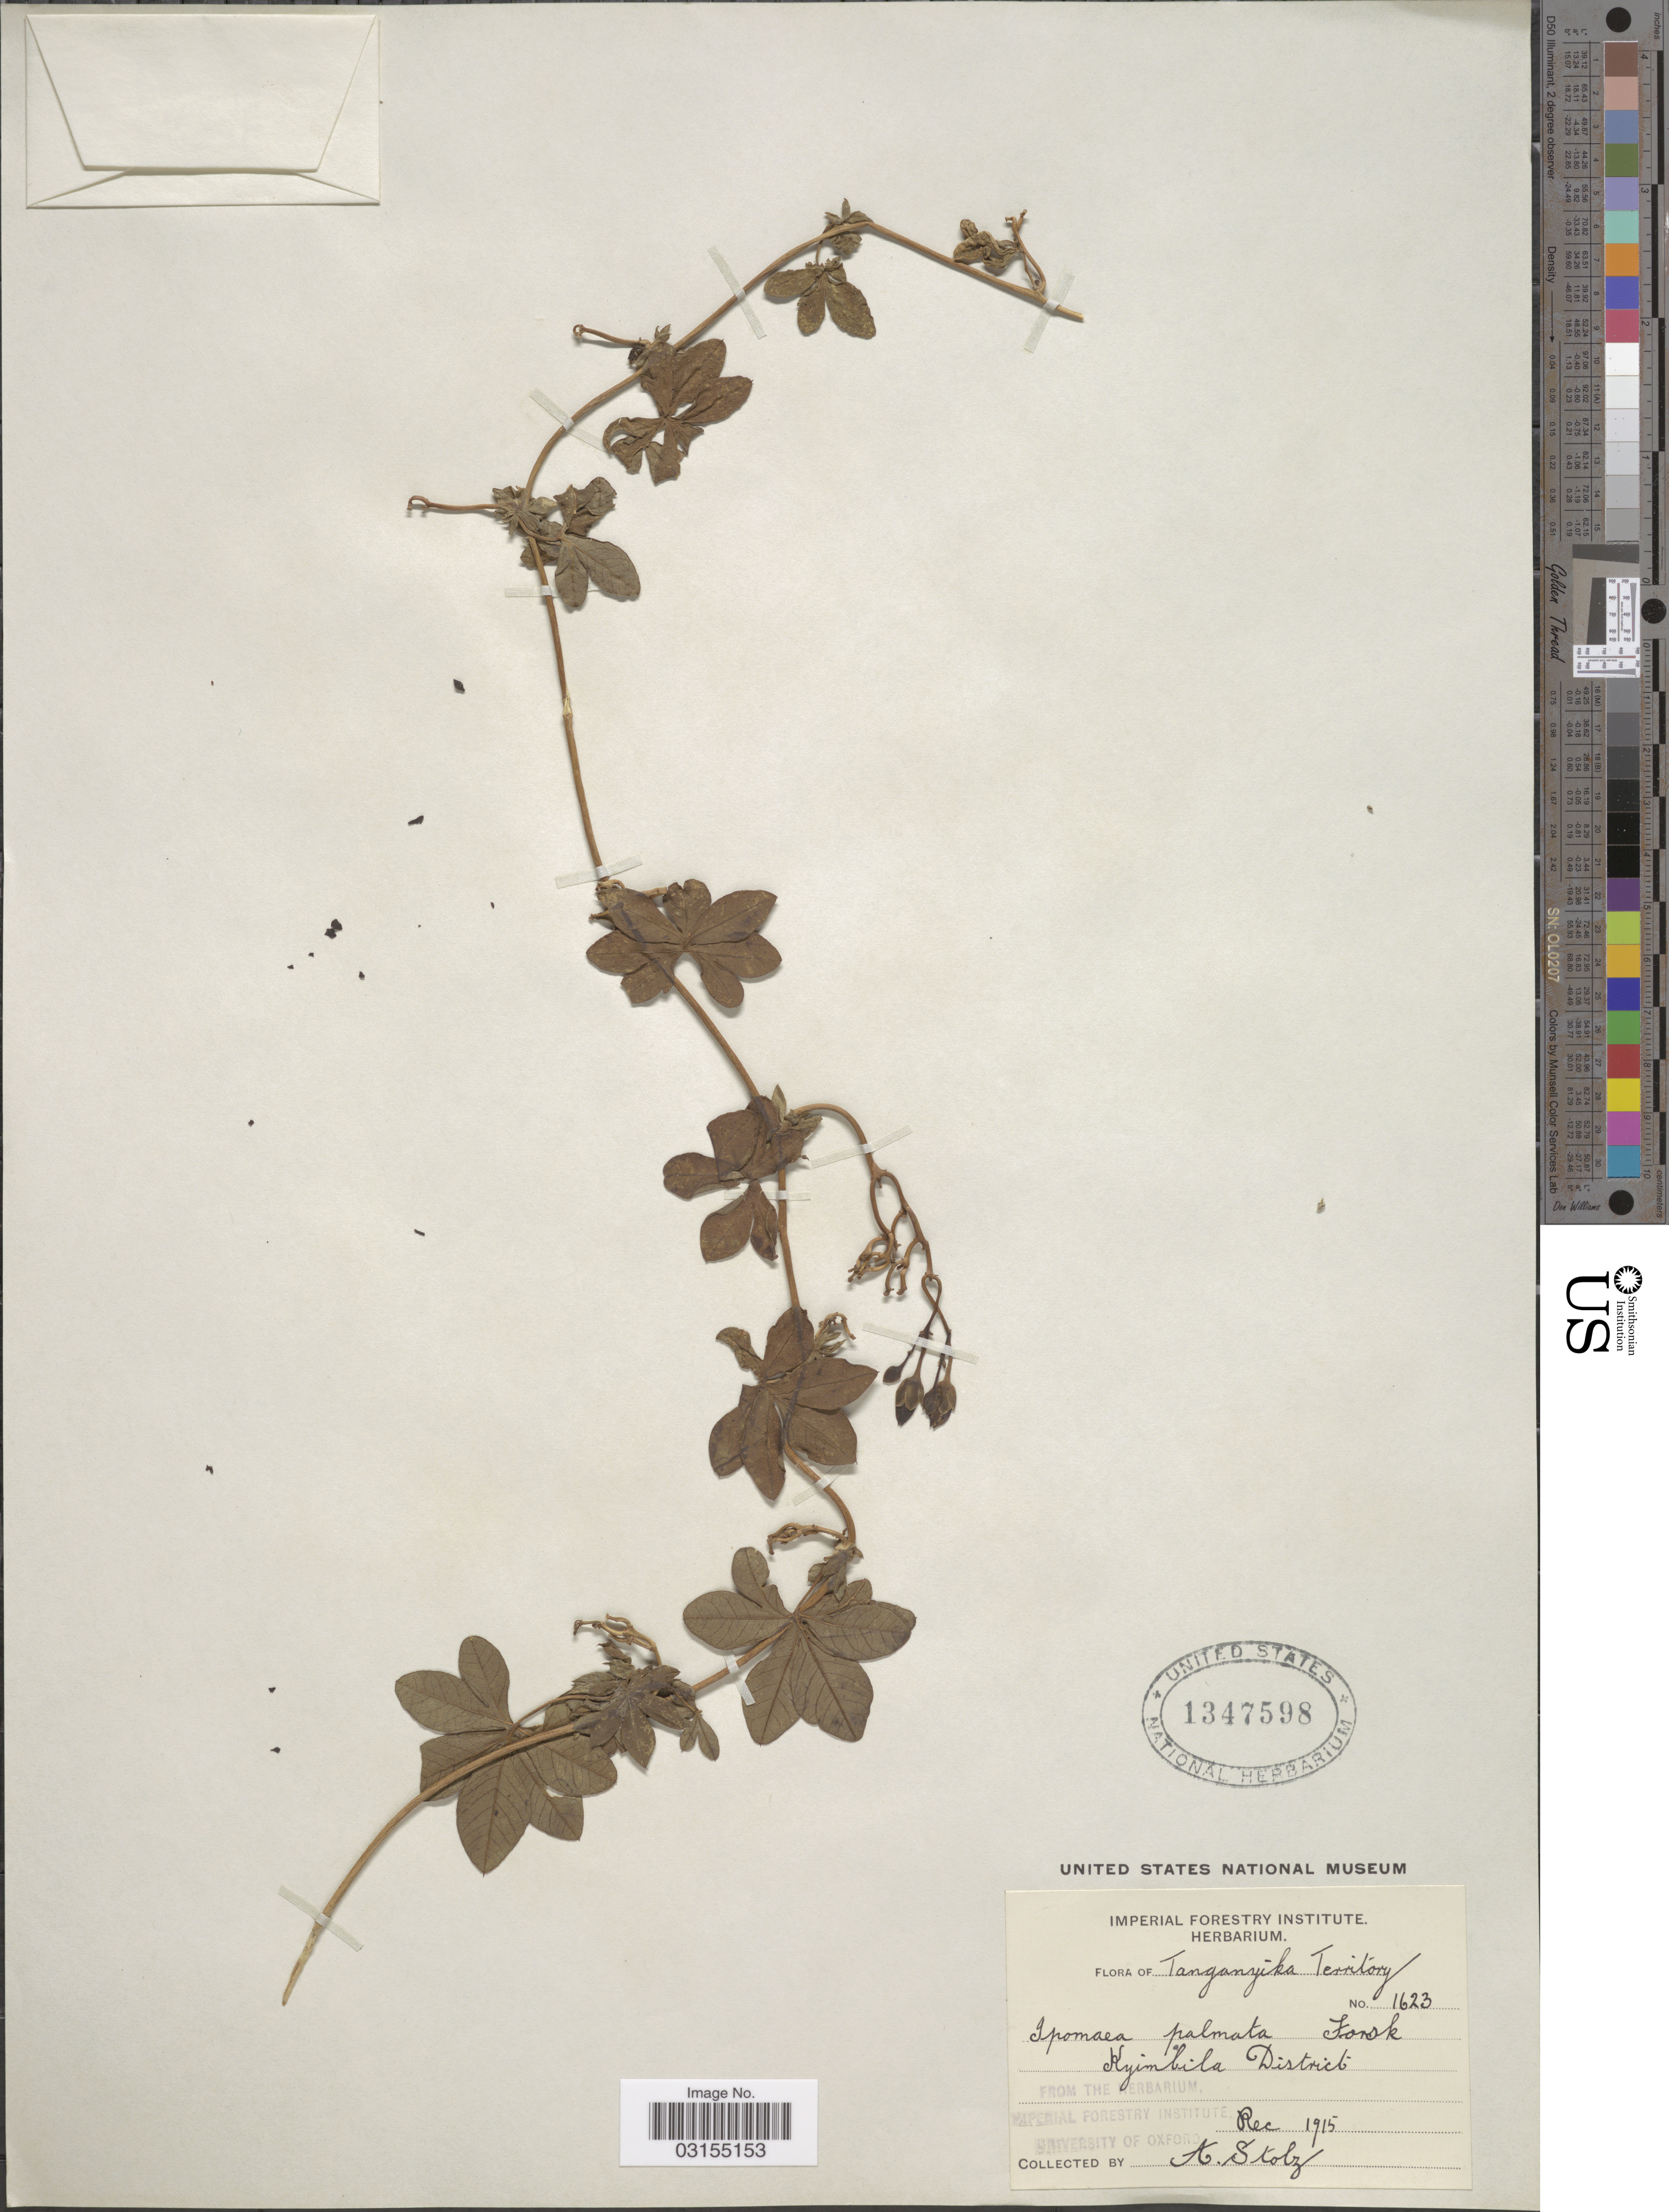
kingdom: Plantae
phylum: Tracheophyta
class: Magnoliopsida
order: Solanales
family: Convolvulaceae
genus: Ipomoea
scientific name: Ipomoea palmata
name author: Forssk.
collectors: A. Stolz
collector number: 1623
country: Tanzania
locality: Tanganyika Territory. Kyimbila District.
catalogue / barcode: US 1347598